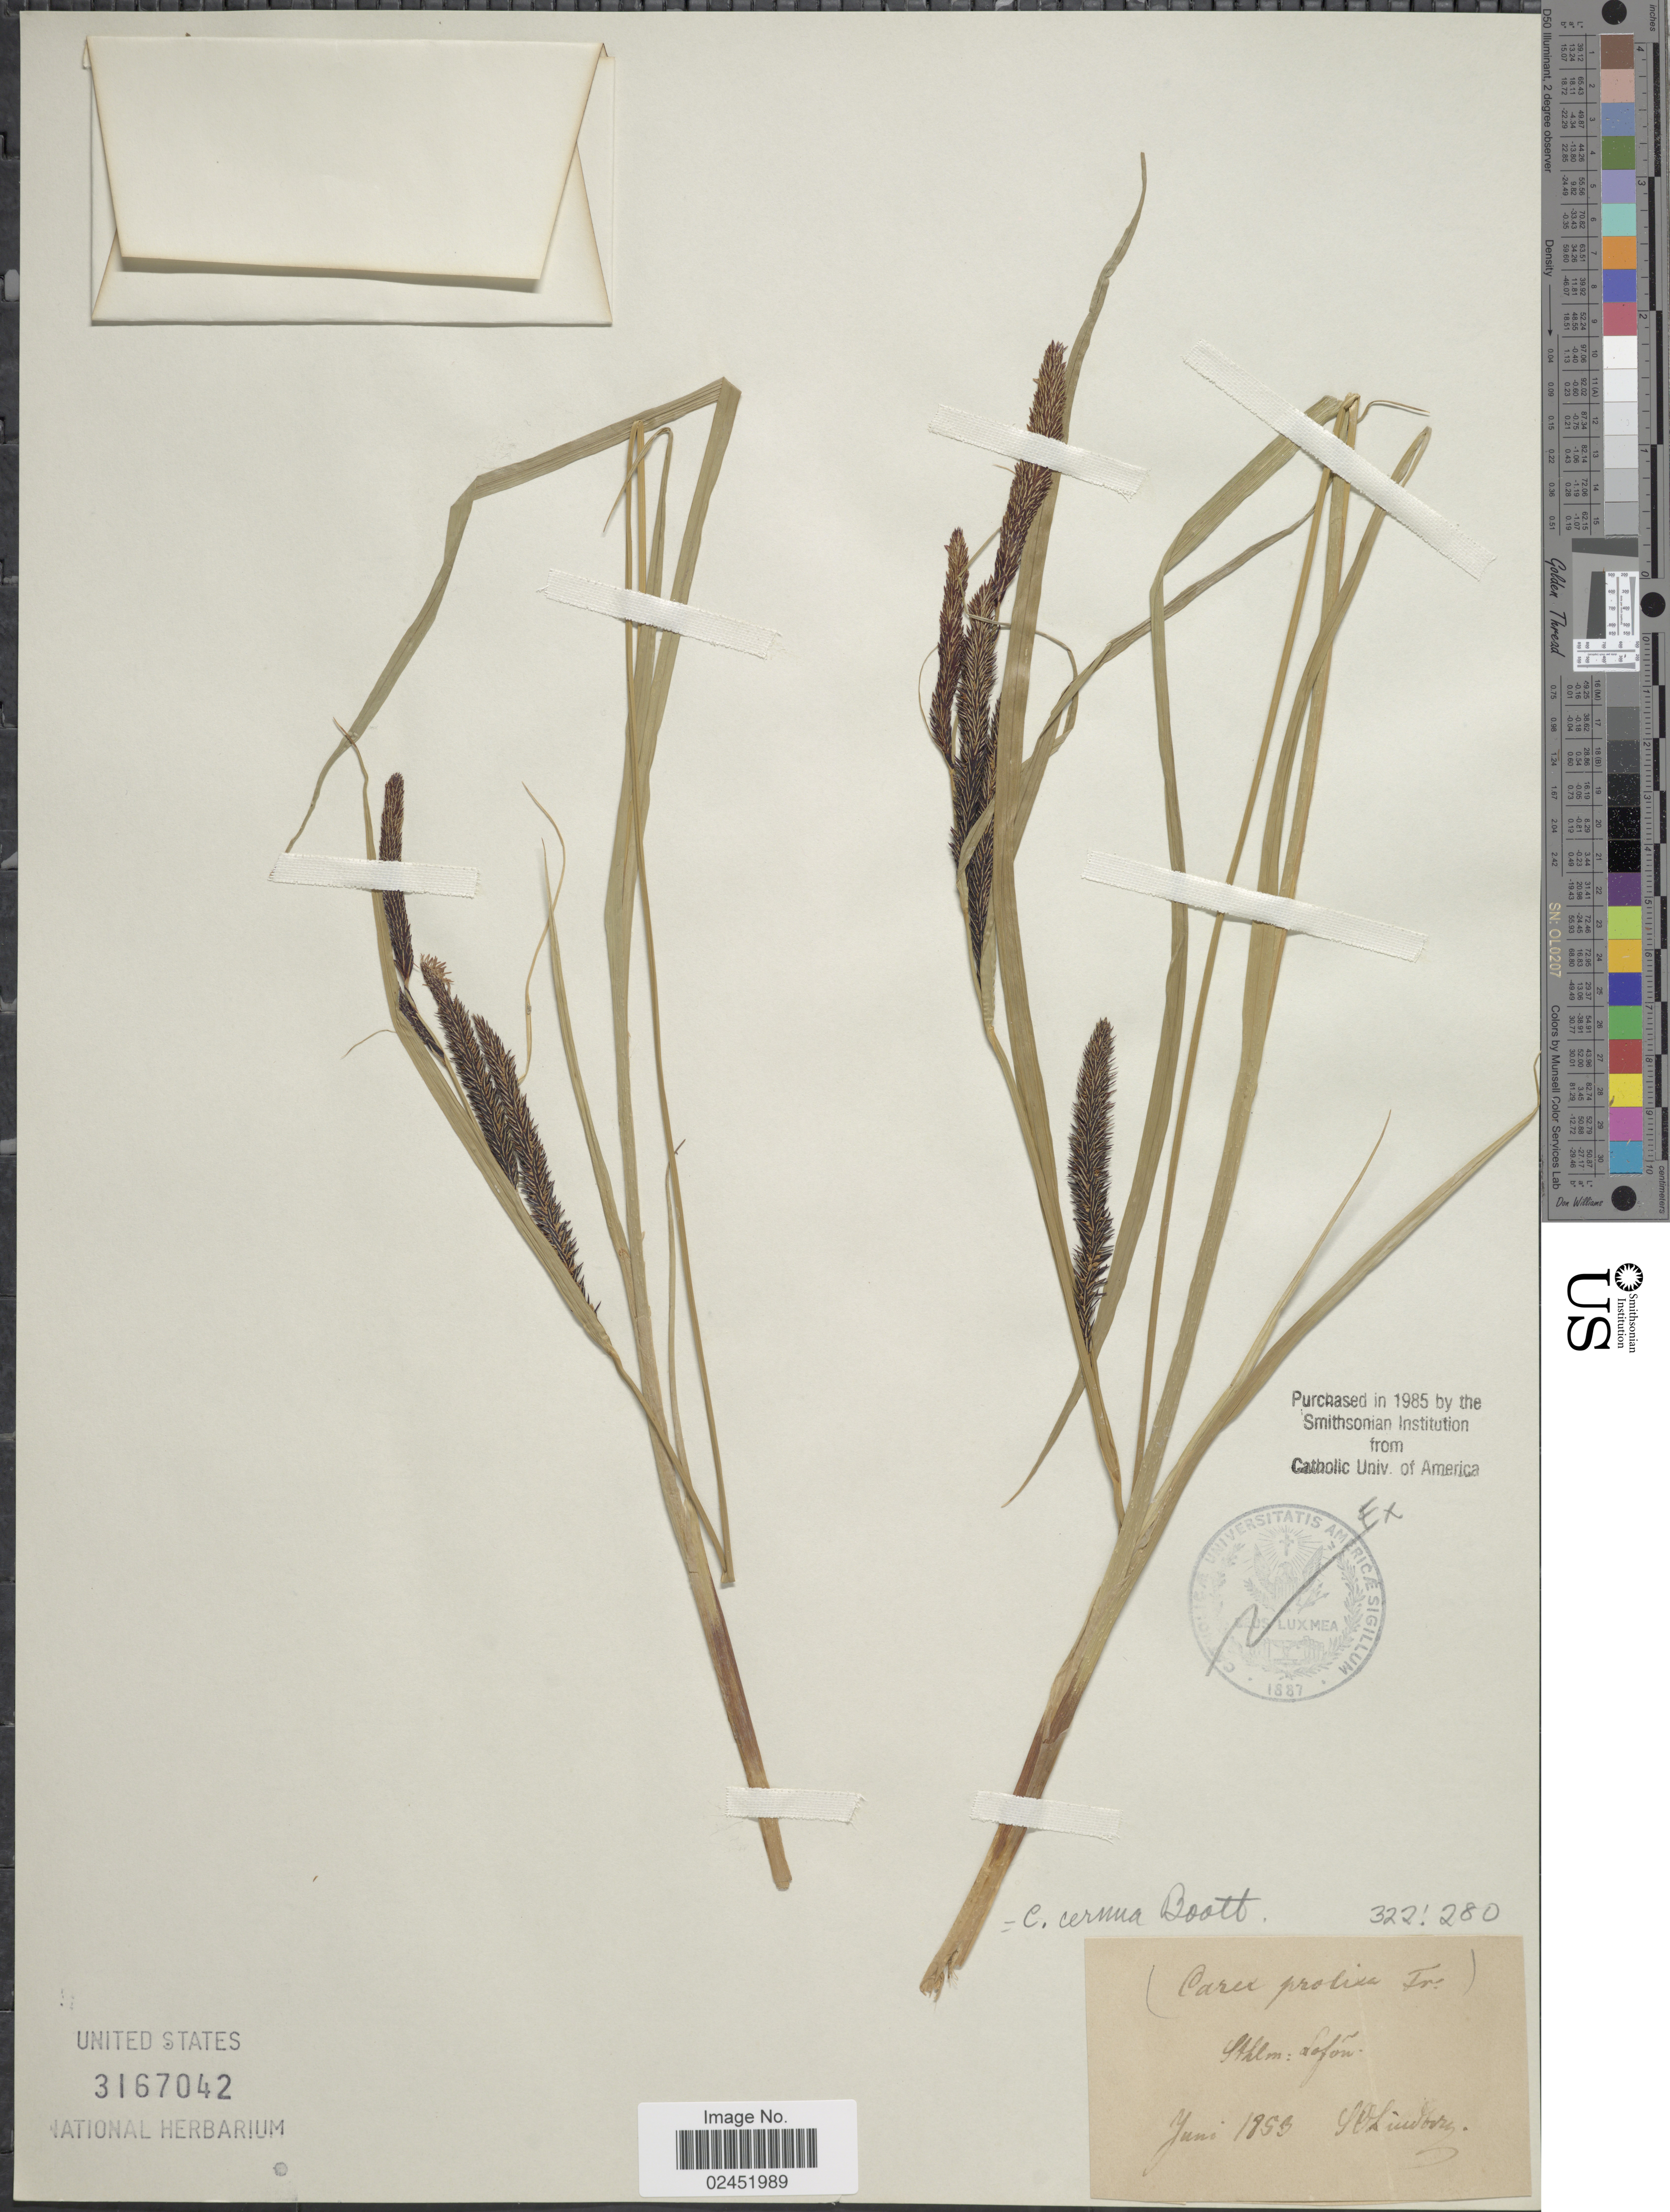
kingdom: Plantae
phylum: Tracheophyta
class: Liliopsida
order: Poales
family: Cyperaceae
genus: Carex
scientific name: Carex x prolixa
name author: Fr.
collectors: S. O. Lindberg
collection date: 1853-06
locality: Sthlm: Lofon [interpreted]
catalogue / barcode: US 3167042